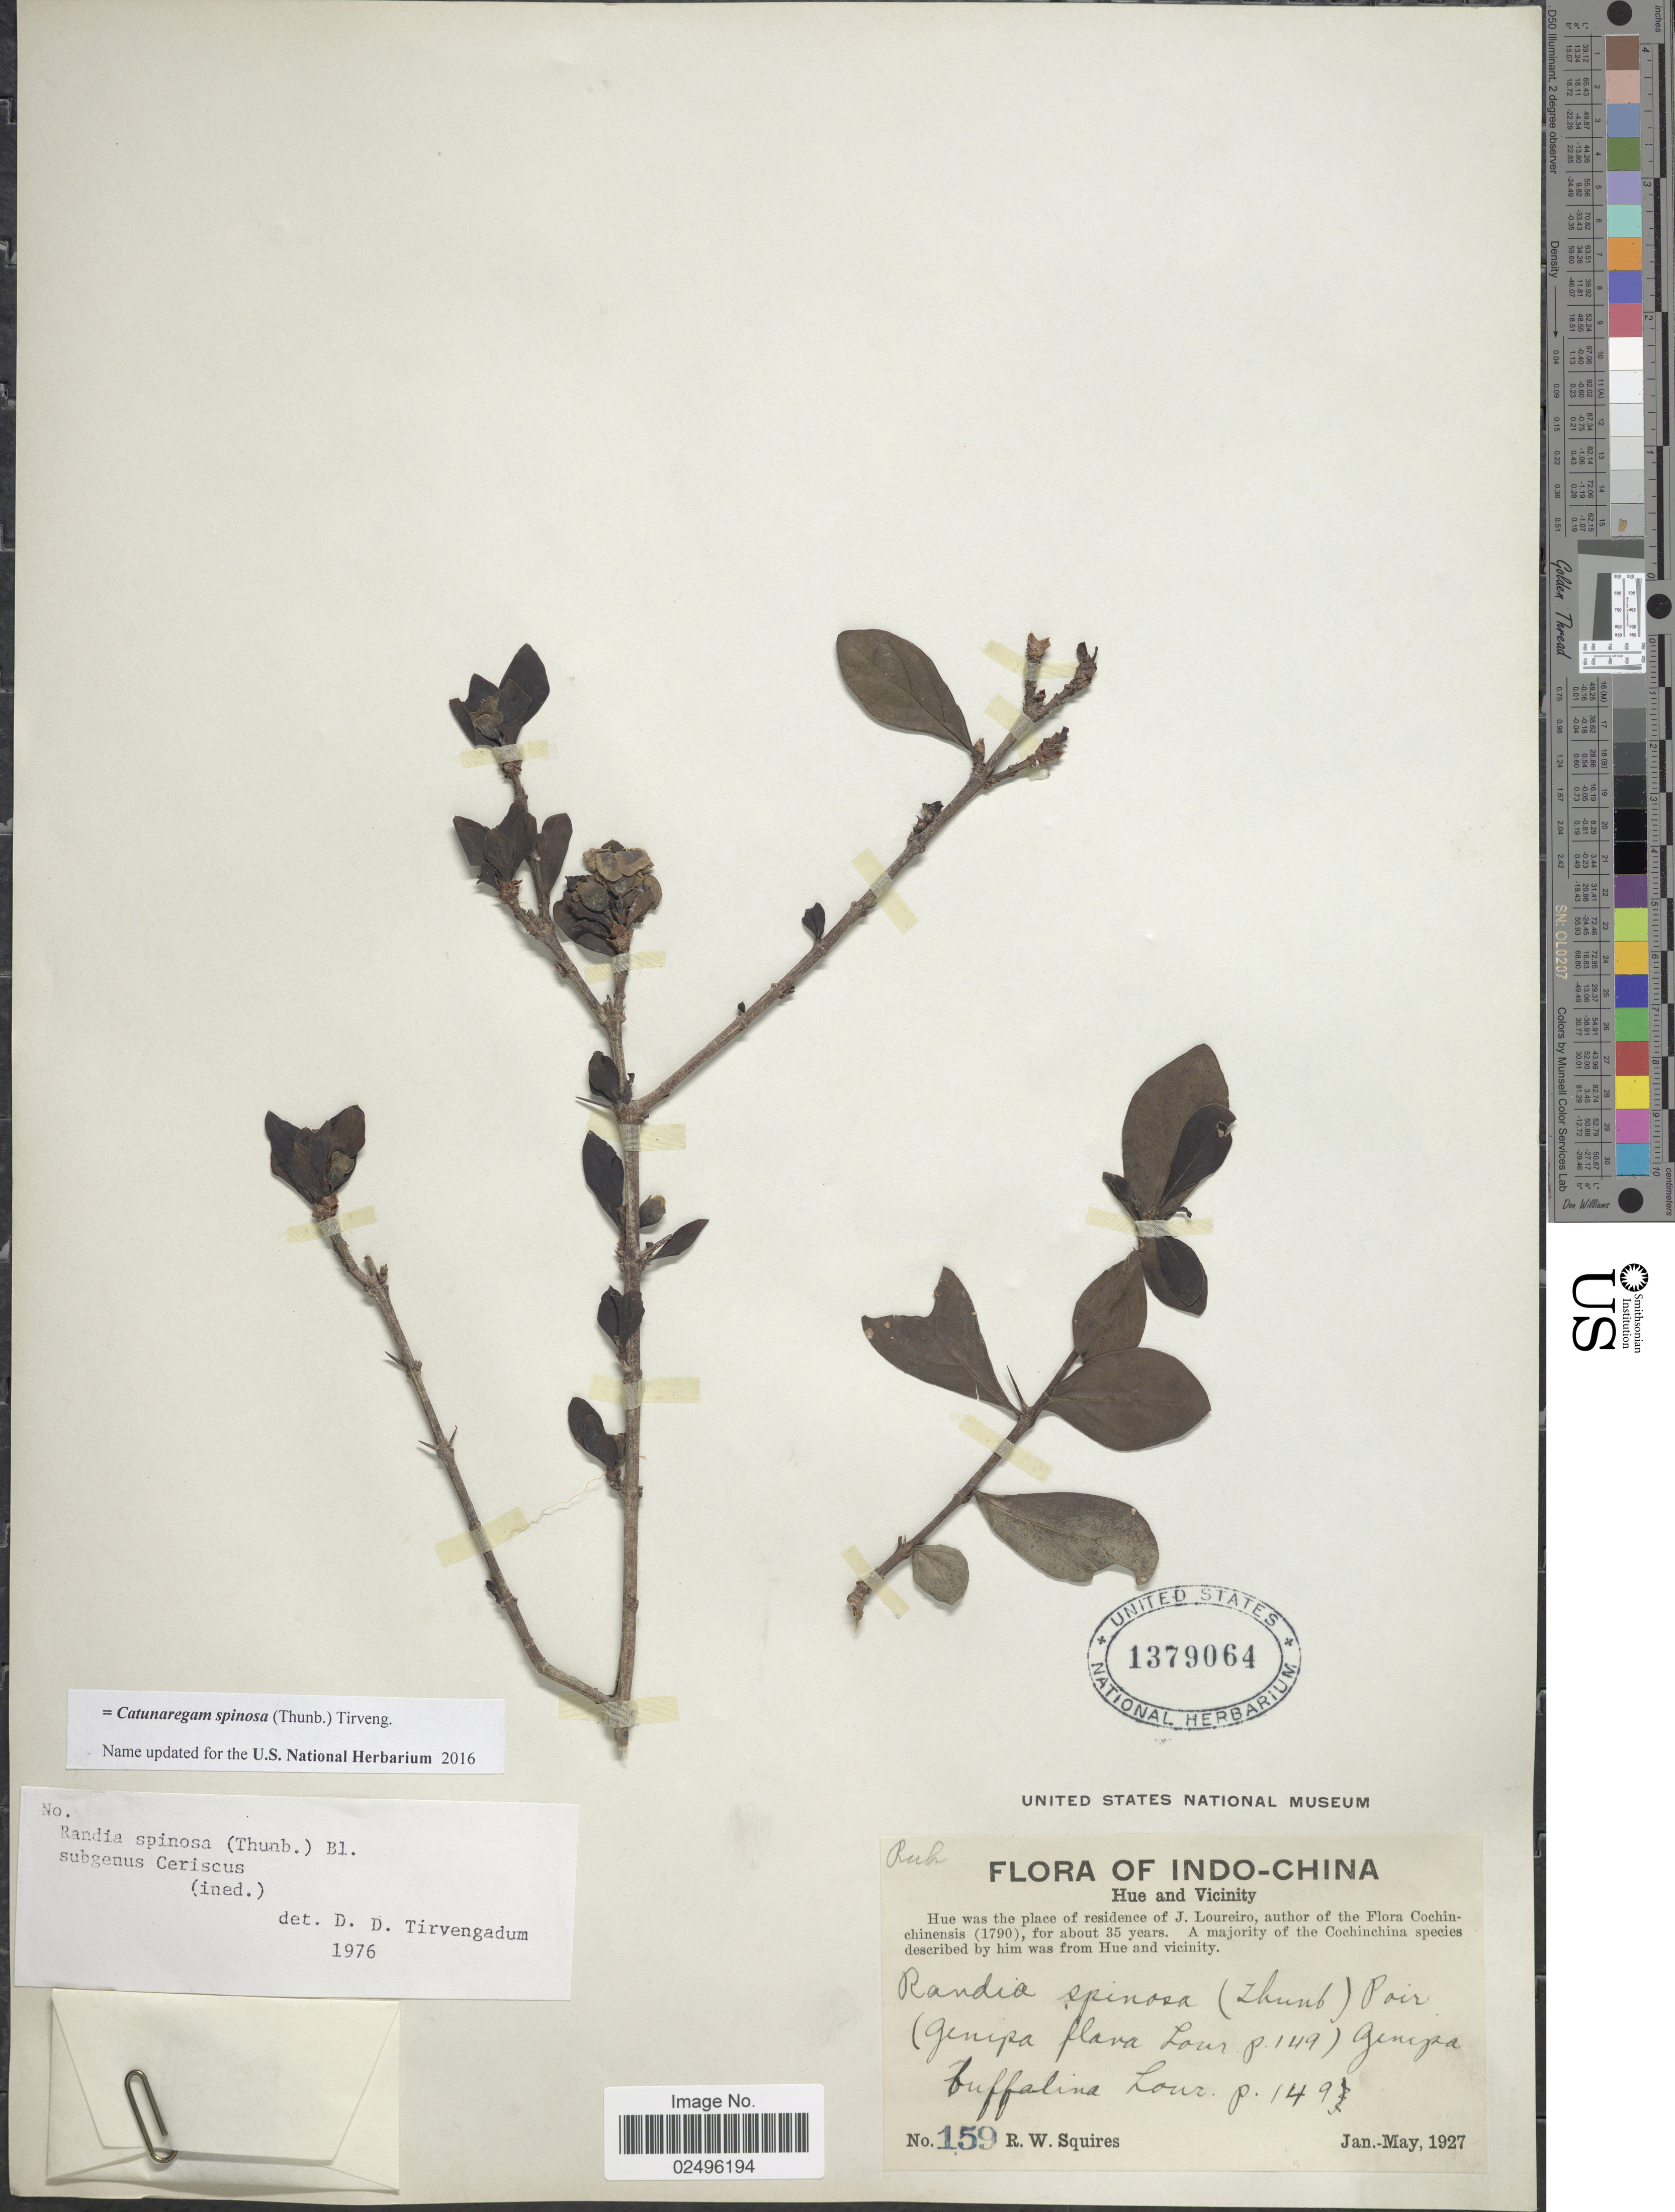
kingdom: Plantae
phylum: Tracheophyta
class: Magnoliopsida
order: Gentianales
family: Rubiaceae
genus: Catunaregam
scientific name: Catunaregam spinosa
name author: (Thunb.) Tirveng.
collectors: R. Squires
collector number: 159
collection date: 1927-01/1927-05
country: Vietnam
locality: Indo-China. Hue and vicinity. Hue was the palce of the residence of J. Loureiro [unsure placement]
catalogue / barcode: US 1379064